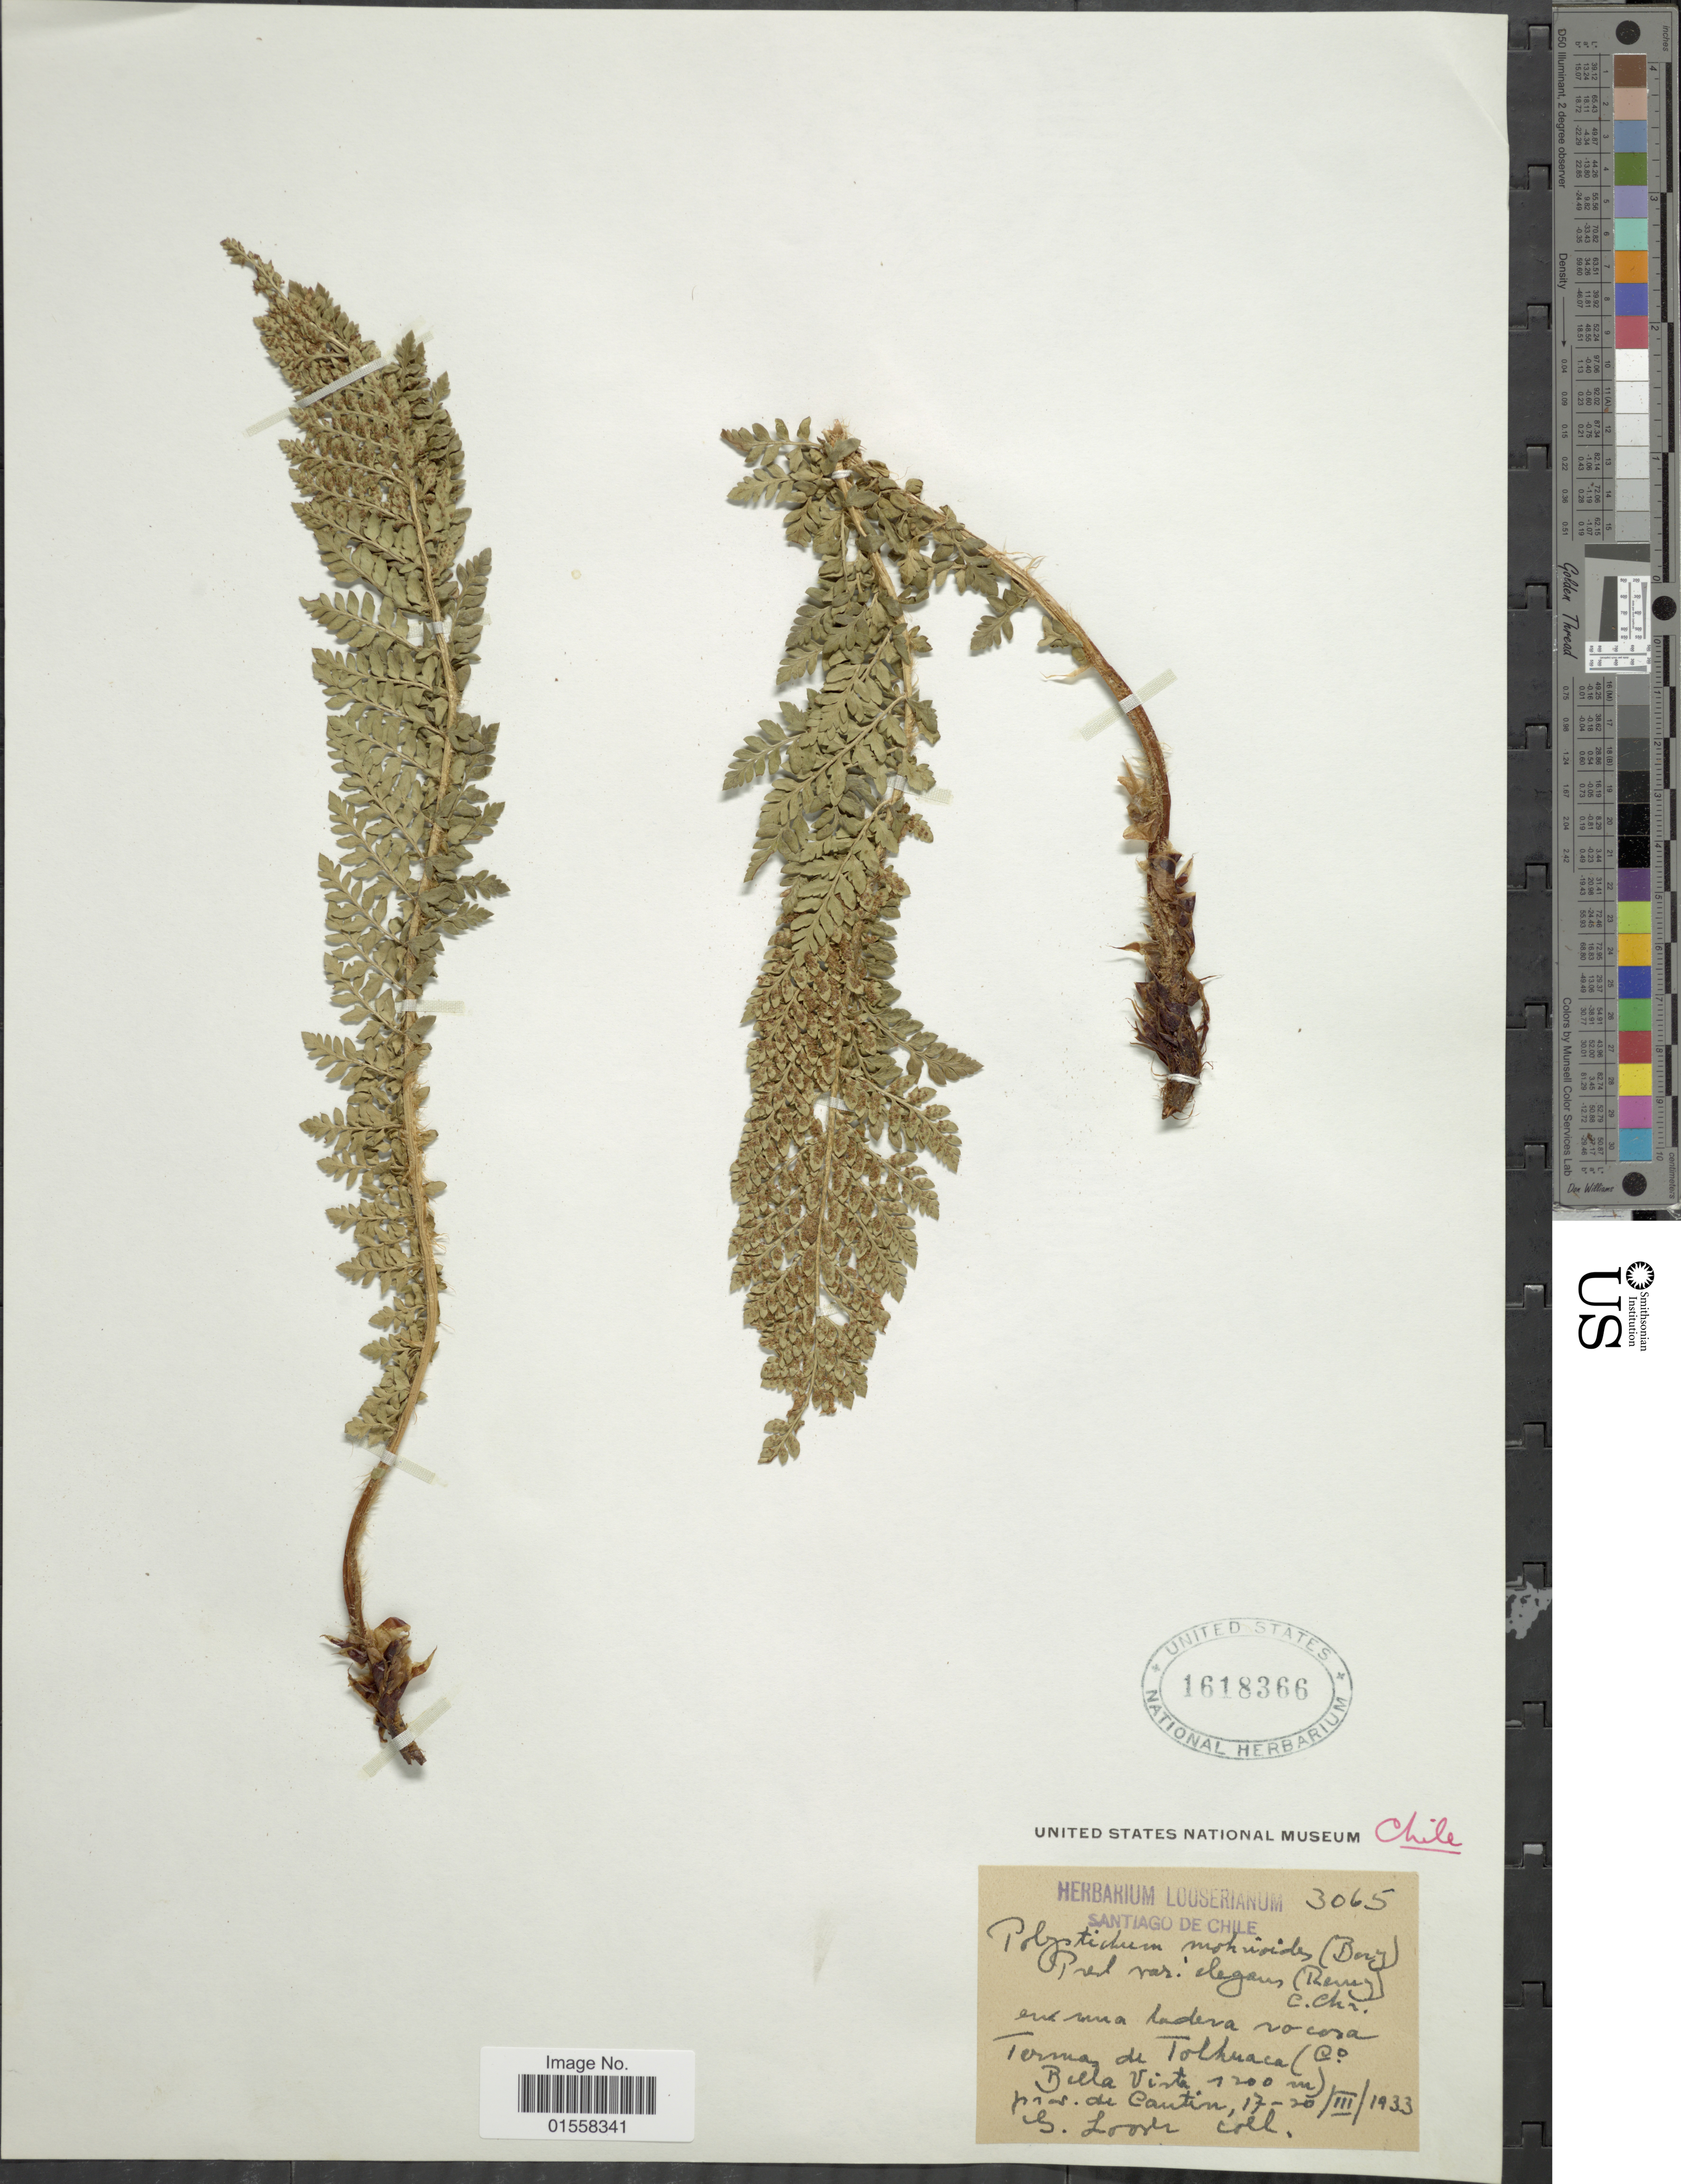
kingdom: Plantae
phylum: Tracheophyta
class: Polypodiopsida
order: Polypodiales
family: Dryopteridaceae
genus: Polystichum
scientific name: Polystichum mohrioides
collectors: G. Looser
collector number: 3065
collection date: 1933-03-17/1933-03-20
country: Chile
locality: Termas de Tohuaca (c. Bella Vista) pres de Cautin.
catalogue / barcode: US 1618366